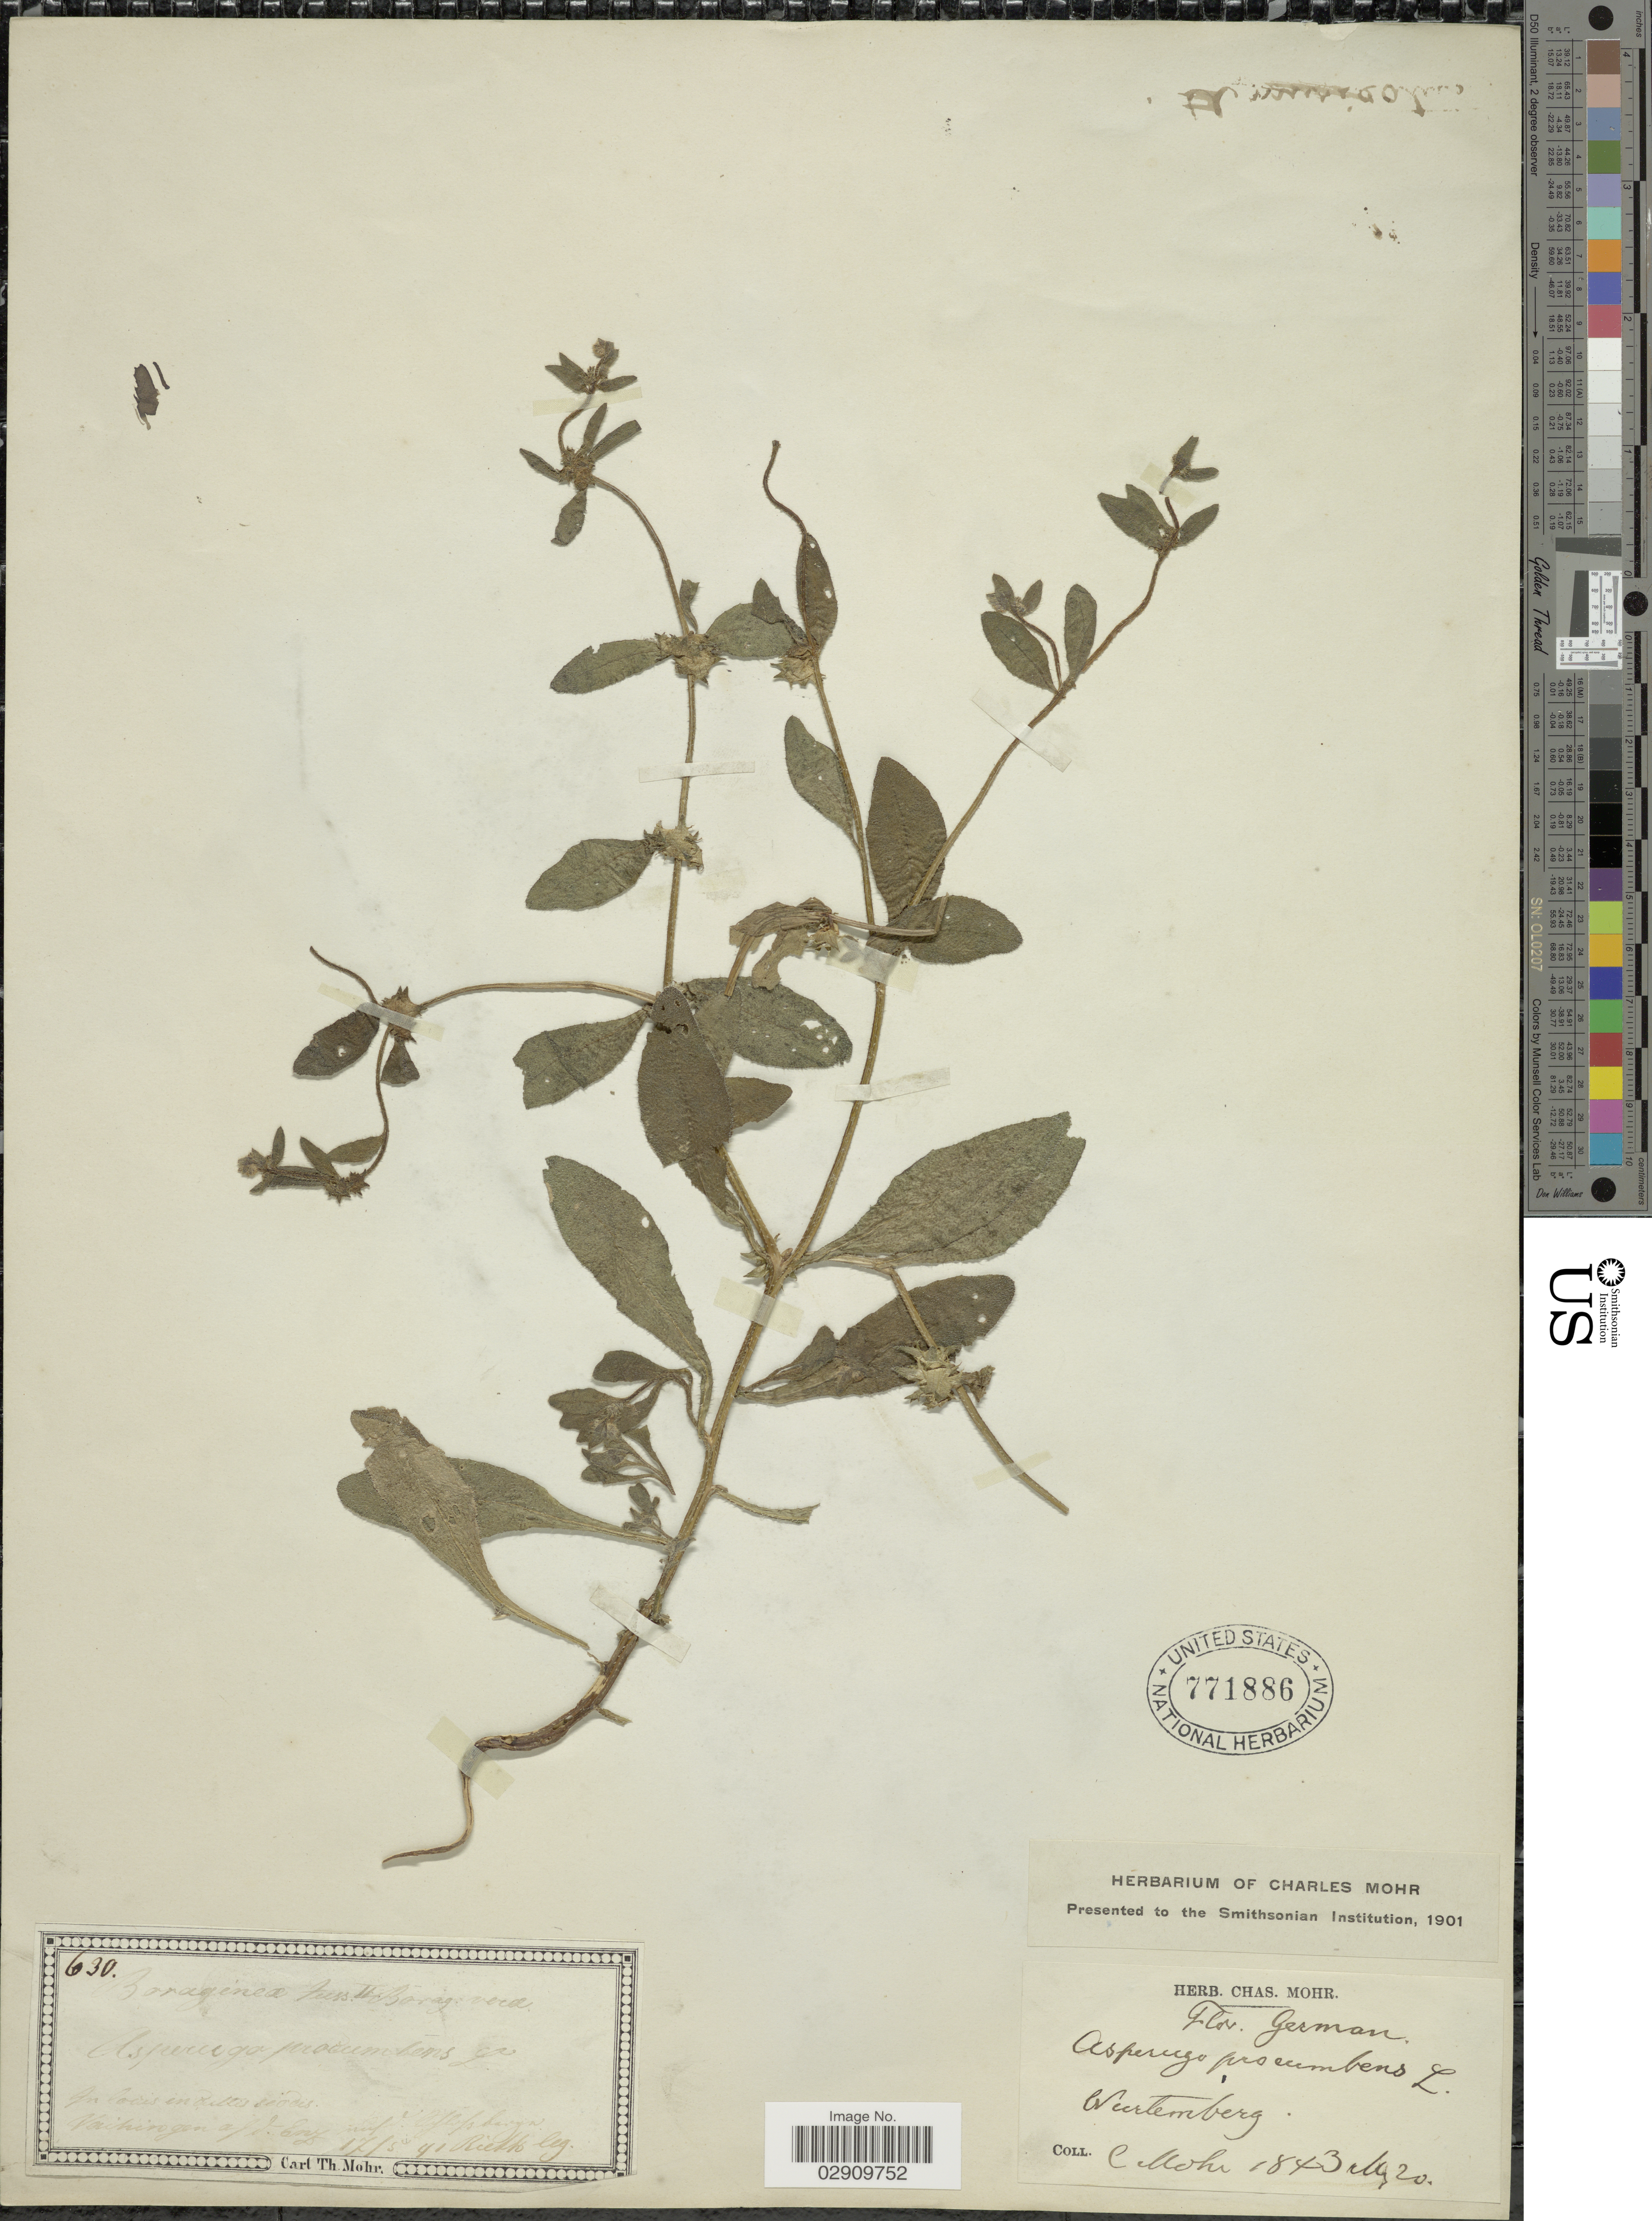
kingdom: Plantae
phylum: Tracheophyta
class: Magnoliopsida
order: Boraginales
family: Boraginaceae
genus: Asperugo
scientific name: Asperugo procumbens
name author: L.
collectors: C. T. Mohr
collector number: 630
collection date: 1843-05-20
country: Germany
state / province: Baden-Württemberg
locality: Wurtemberg.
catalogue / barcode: US 771886